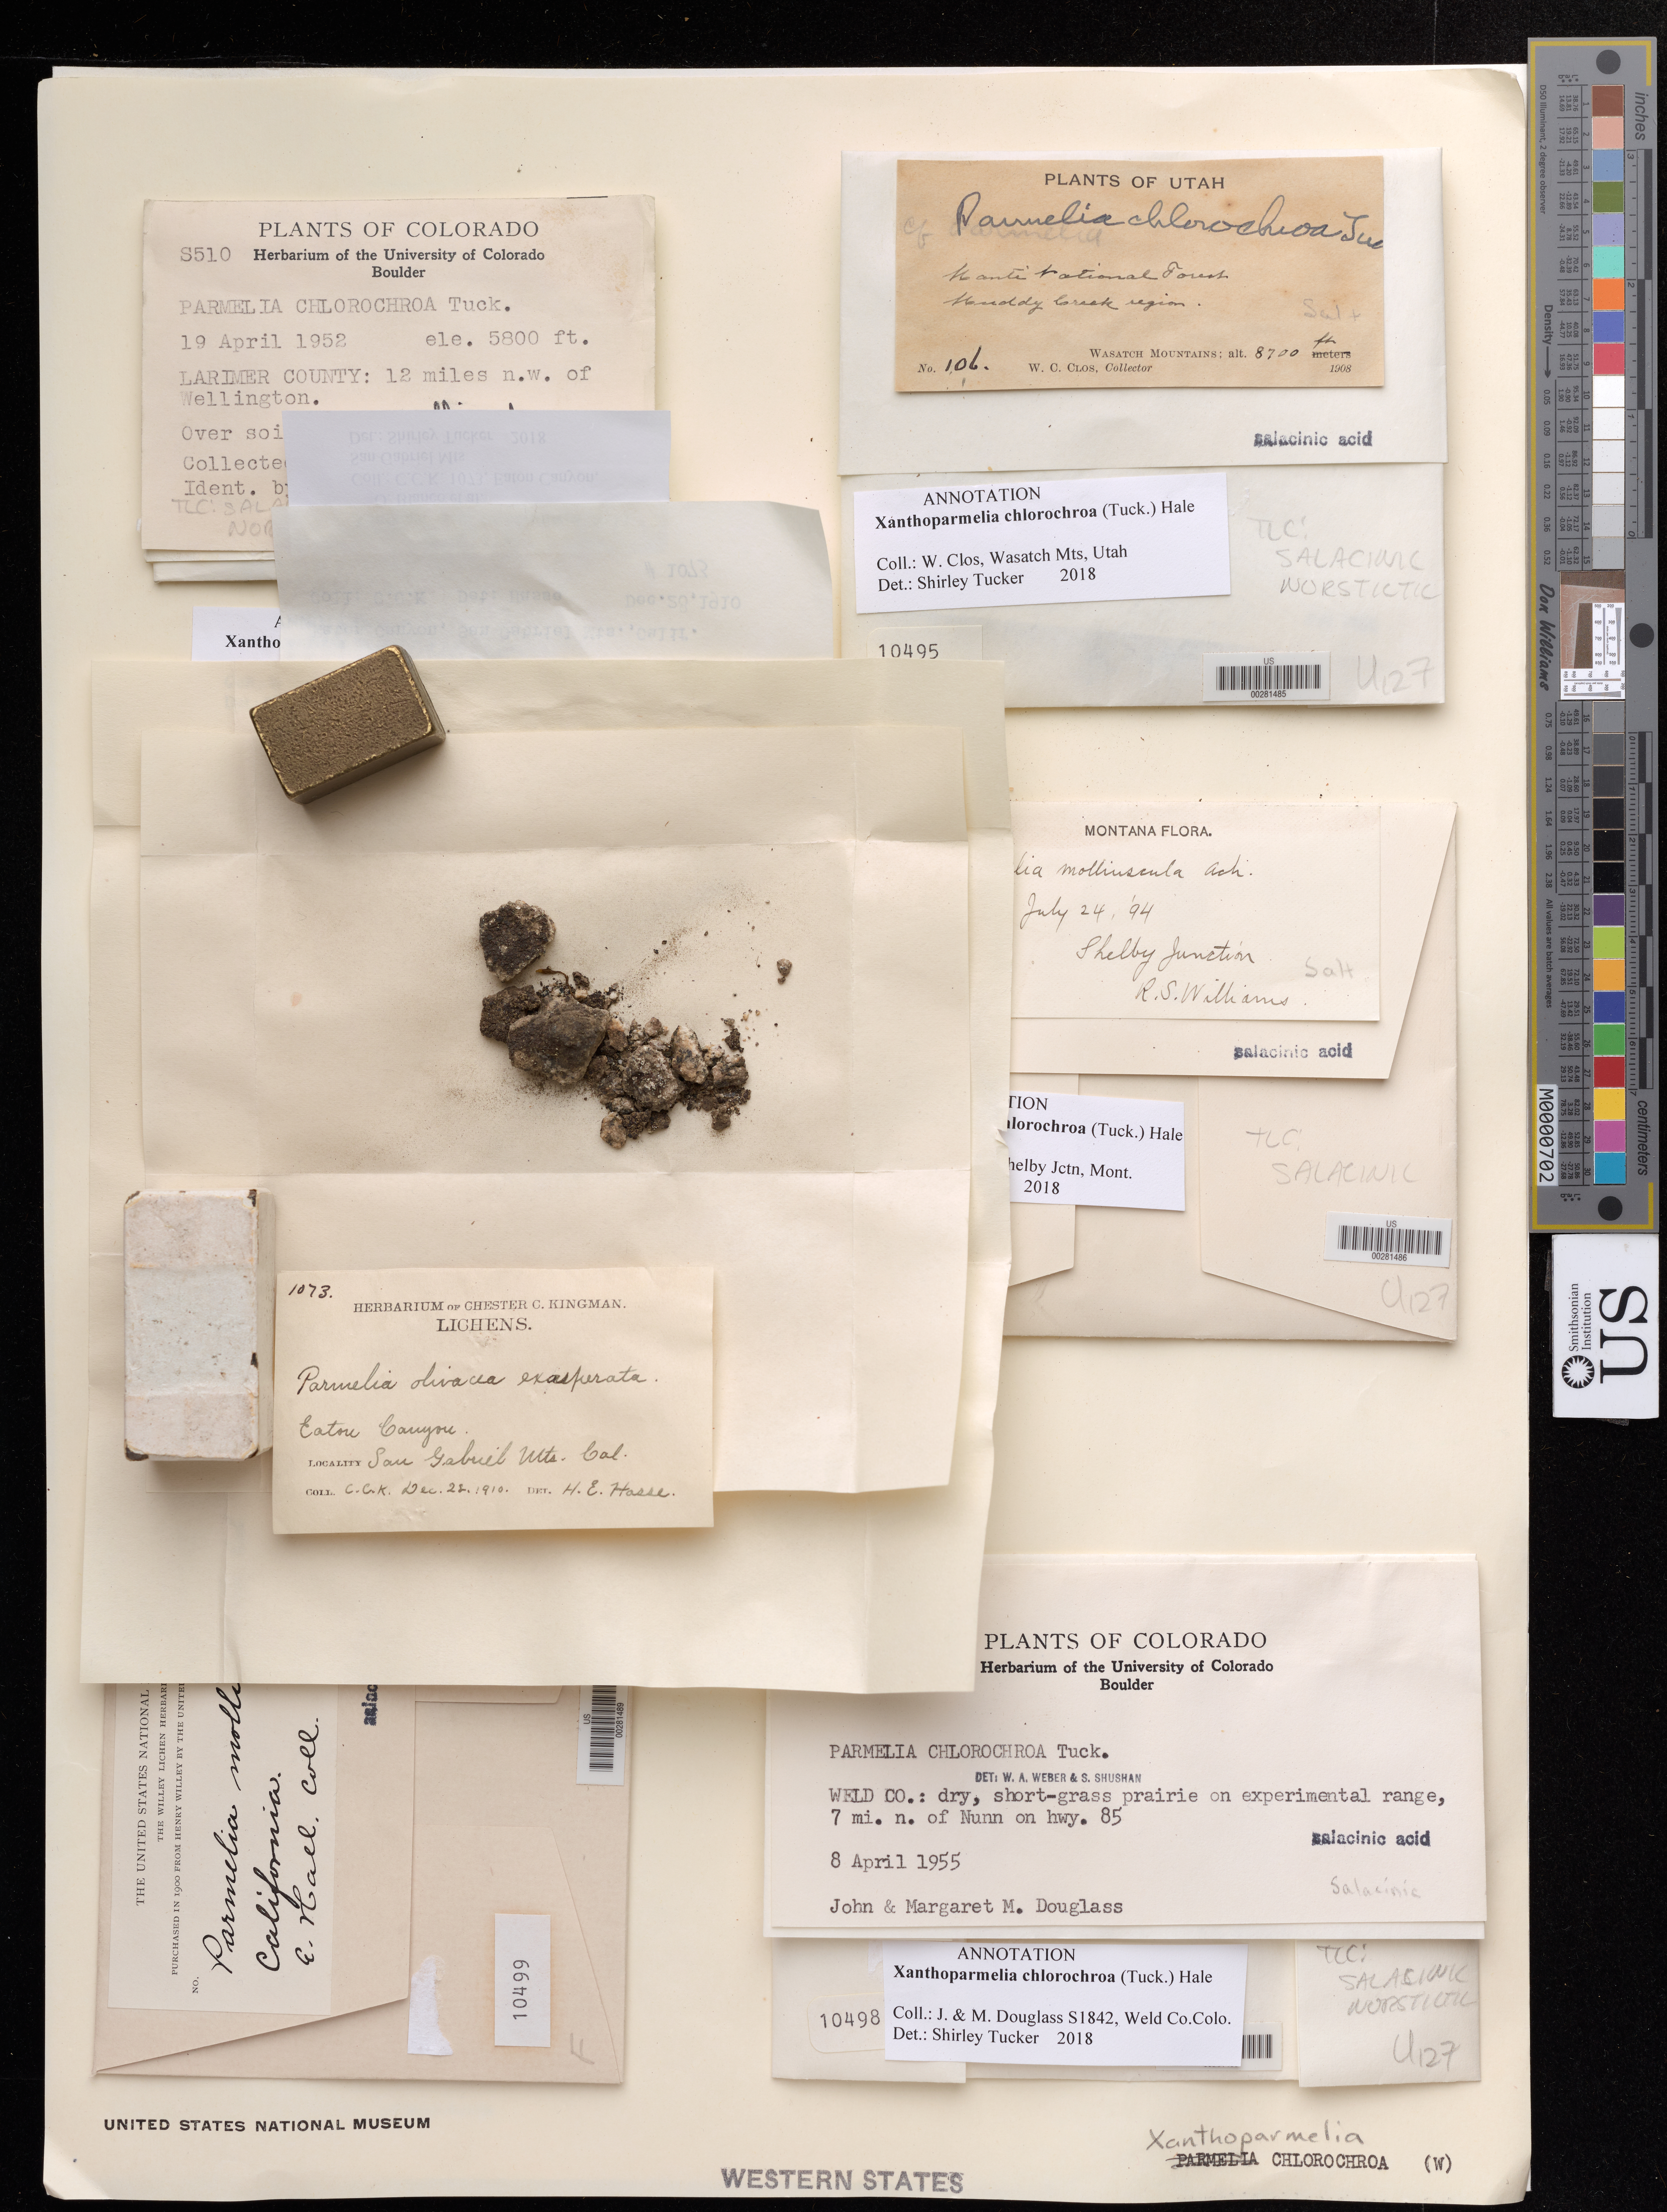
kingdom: Fungi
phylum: Ascomycota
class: Lecanoromycetes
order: Lecanorales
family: Parmeliaceae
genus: Xanthoparmelia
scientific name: Xanthoparmelia verruculifera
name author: (Nyl.) O. Blanco et al.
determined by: Tucker, S. C.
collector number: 1073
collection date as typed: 28 Dec 1910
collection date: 1910-12-28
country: United States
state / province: California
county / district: Los Angeles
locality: Eaton canyon, san gabriel mts